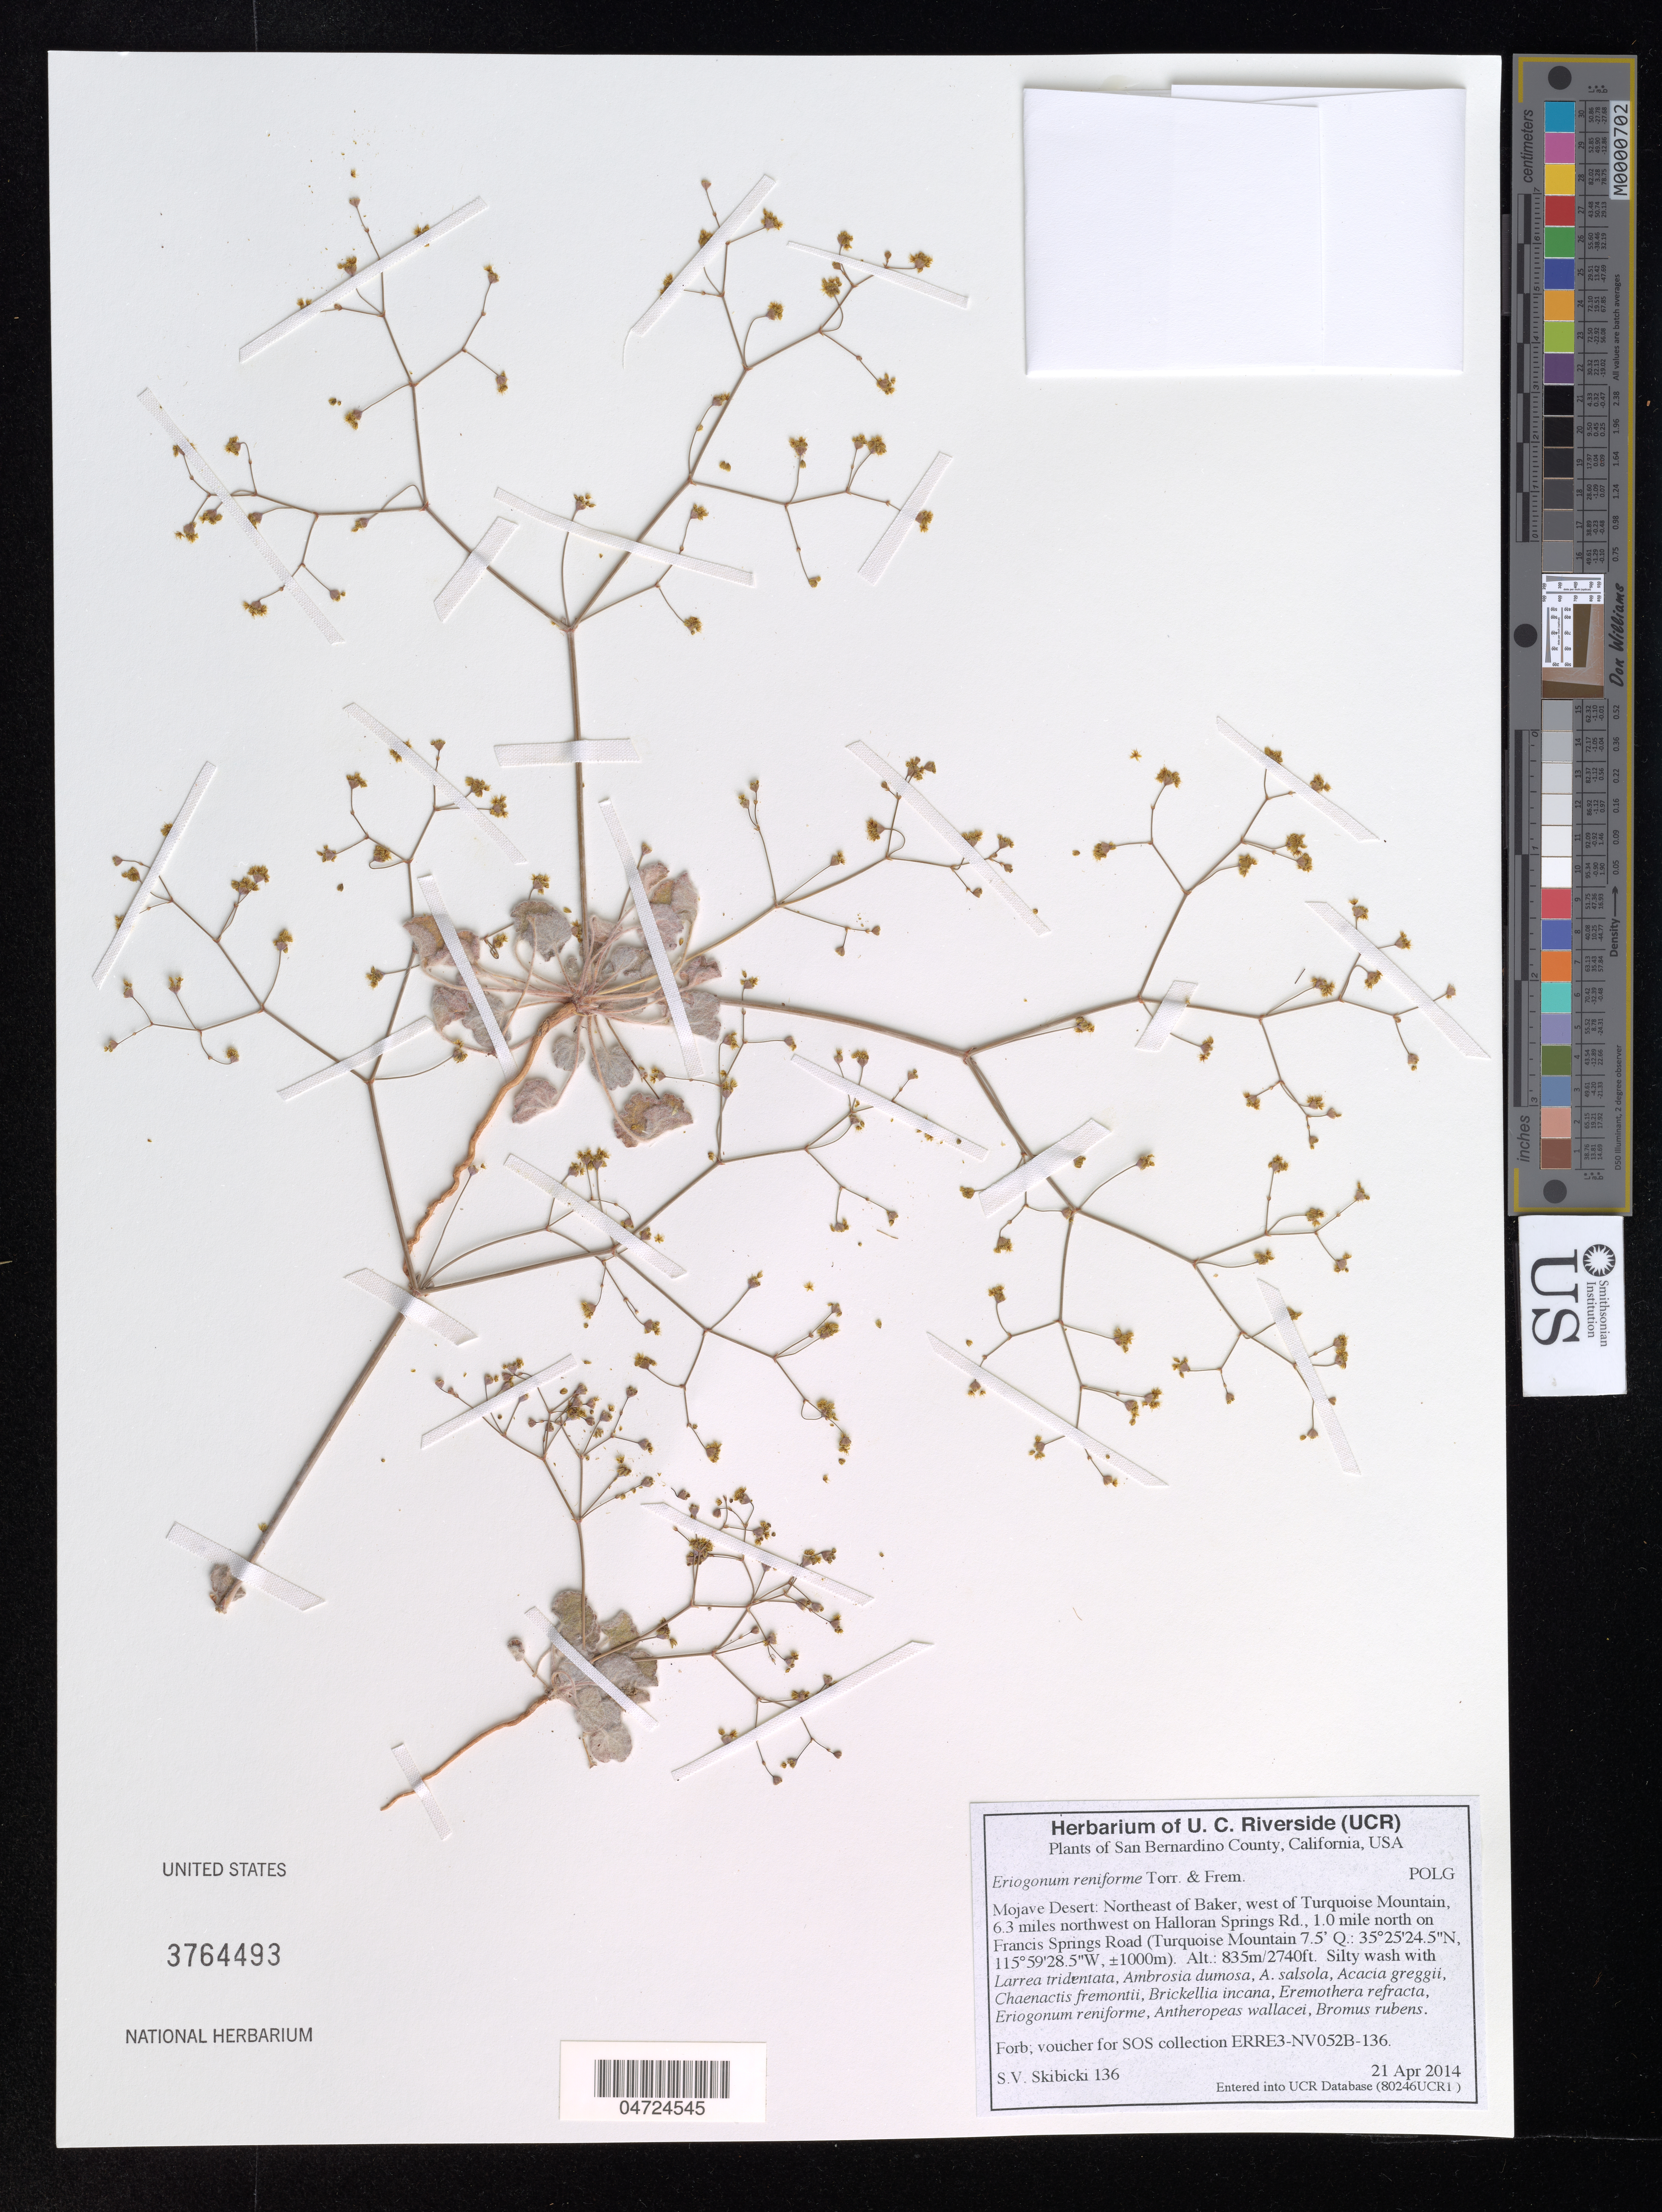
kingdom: Plantae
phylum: Tracheophyta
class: Magnoliopsida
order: Caryophyllales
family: Polygonaceae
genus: Eriogonum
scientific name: Eriogonum reniforme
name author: Torr. & Frém.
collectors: S. Skibicki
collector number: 136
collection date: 2014-04-21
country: United States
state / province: California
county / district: San Bernardino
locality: San Bernardino County. Mojave Desert: Northeast of Baker, west of Turquoise Mountain, 6.3 miles northwest on Halloran Springs Rd., 1.0 mile north on Francis Springs Road (Turquoise Mountain 7.5' Q.).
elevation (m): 835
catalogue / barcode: US 3764493